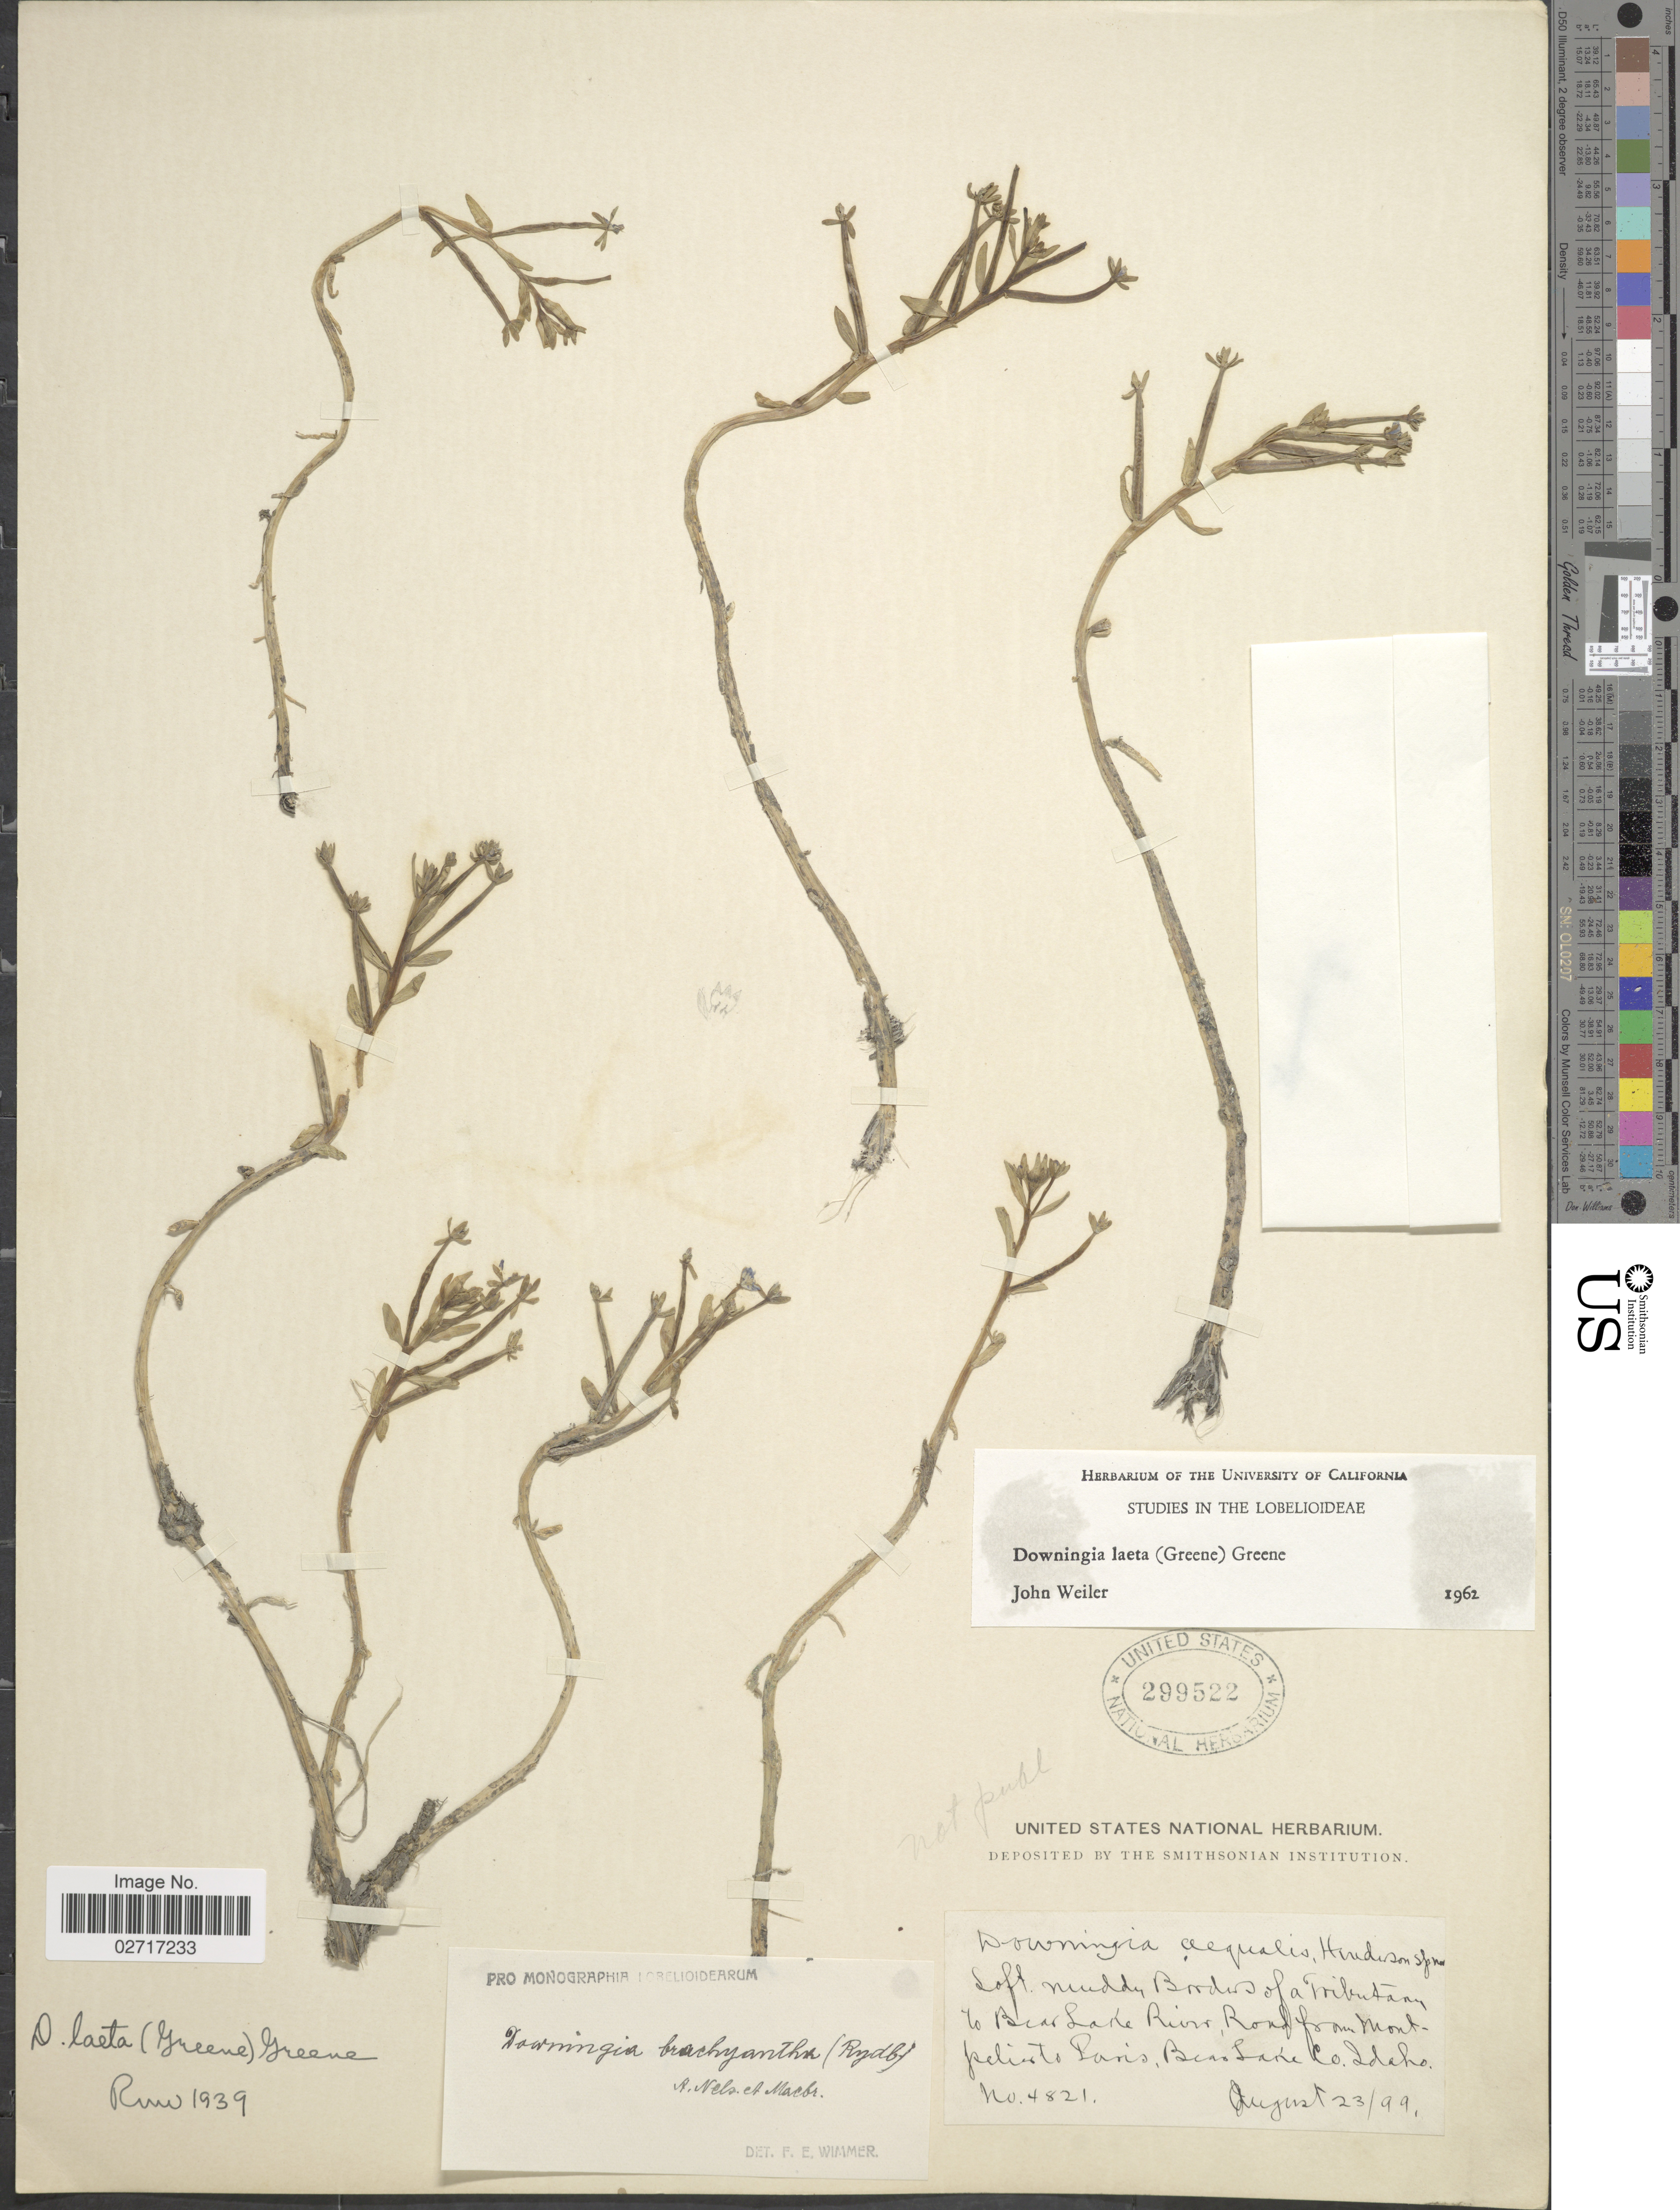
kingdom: Plantae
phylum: Tracheophyta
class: Magnoliopsida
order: Asterales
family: Campanulaceae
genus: Downingia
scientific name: Downingia laeta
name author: Greene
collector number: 4821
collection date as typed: Transcribed d/m/y: 23/8/99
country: United States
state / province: Idaho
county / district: Bear Lake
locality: Borders of a tributary to Bear Lake River, Road from Montpelier to Paris.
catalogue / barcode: US 299522